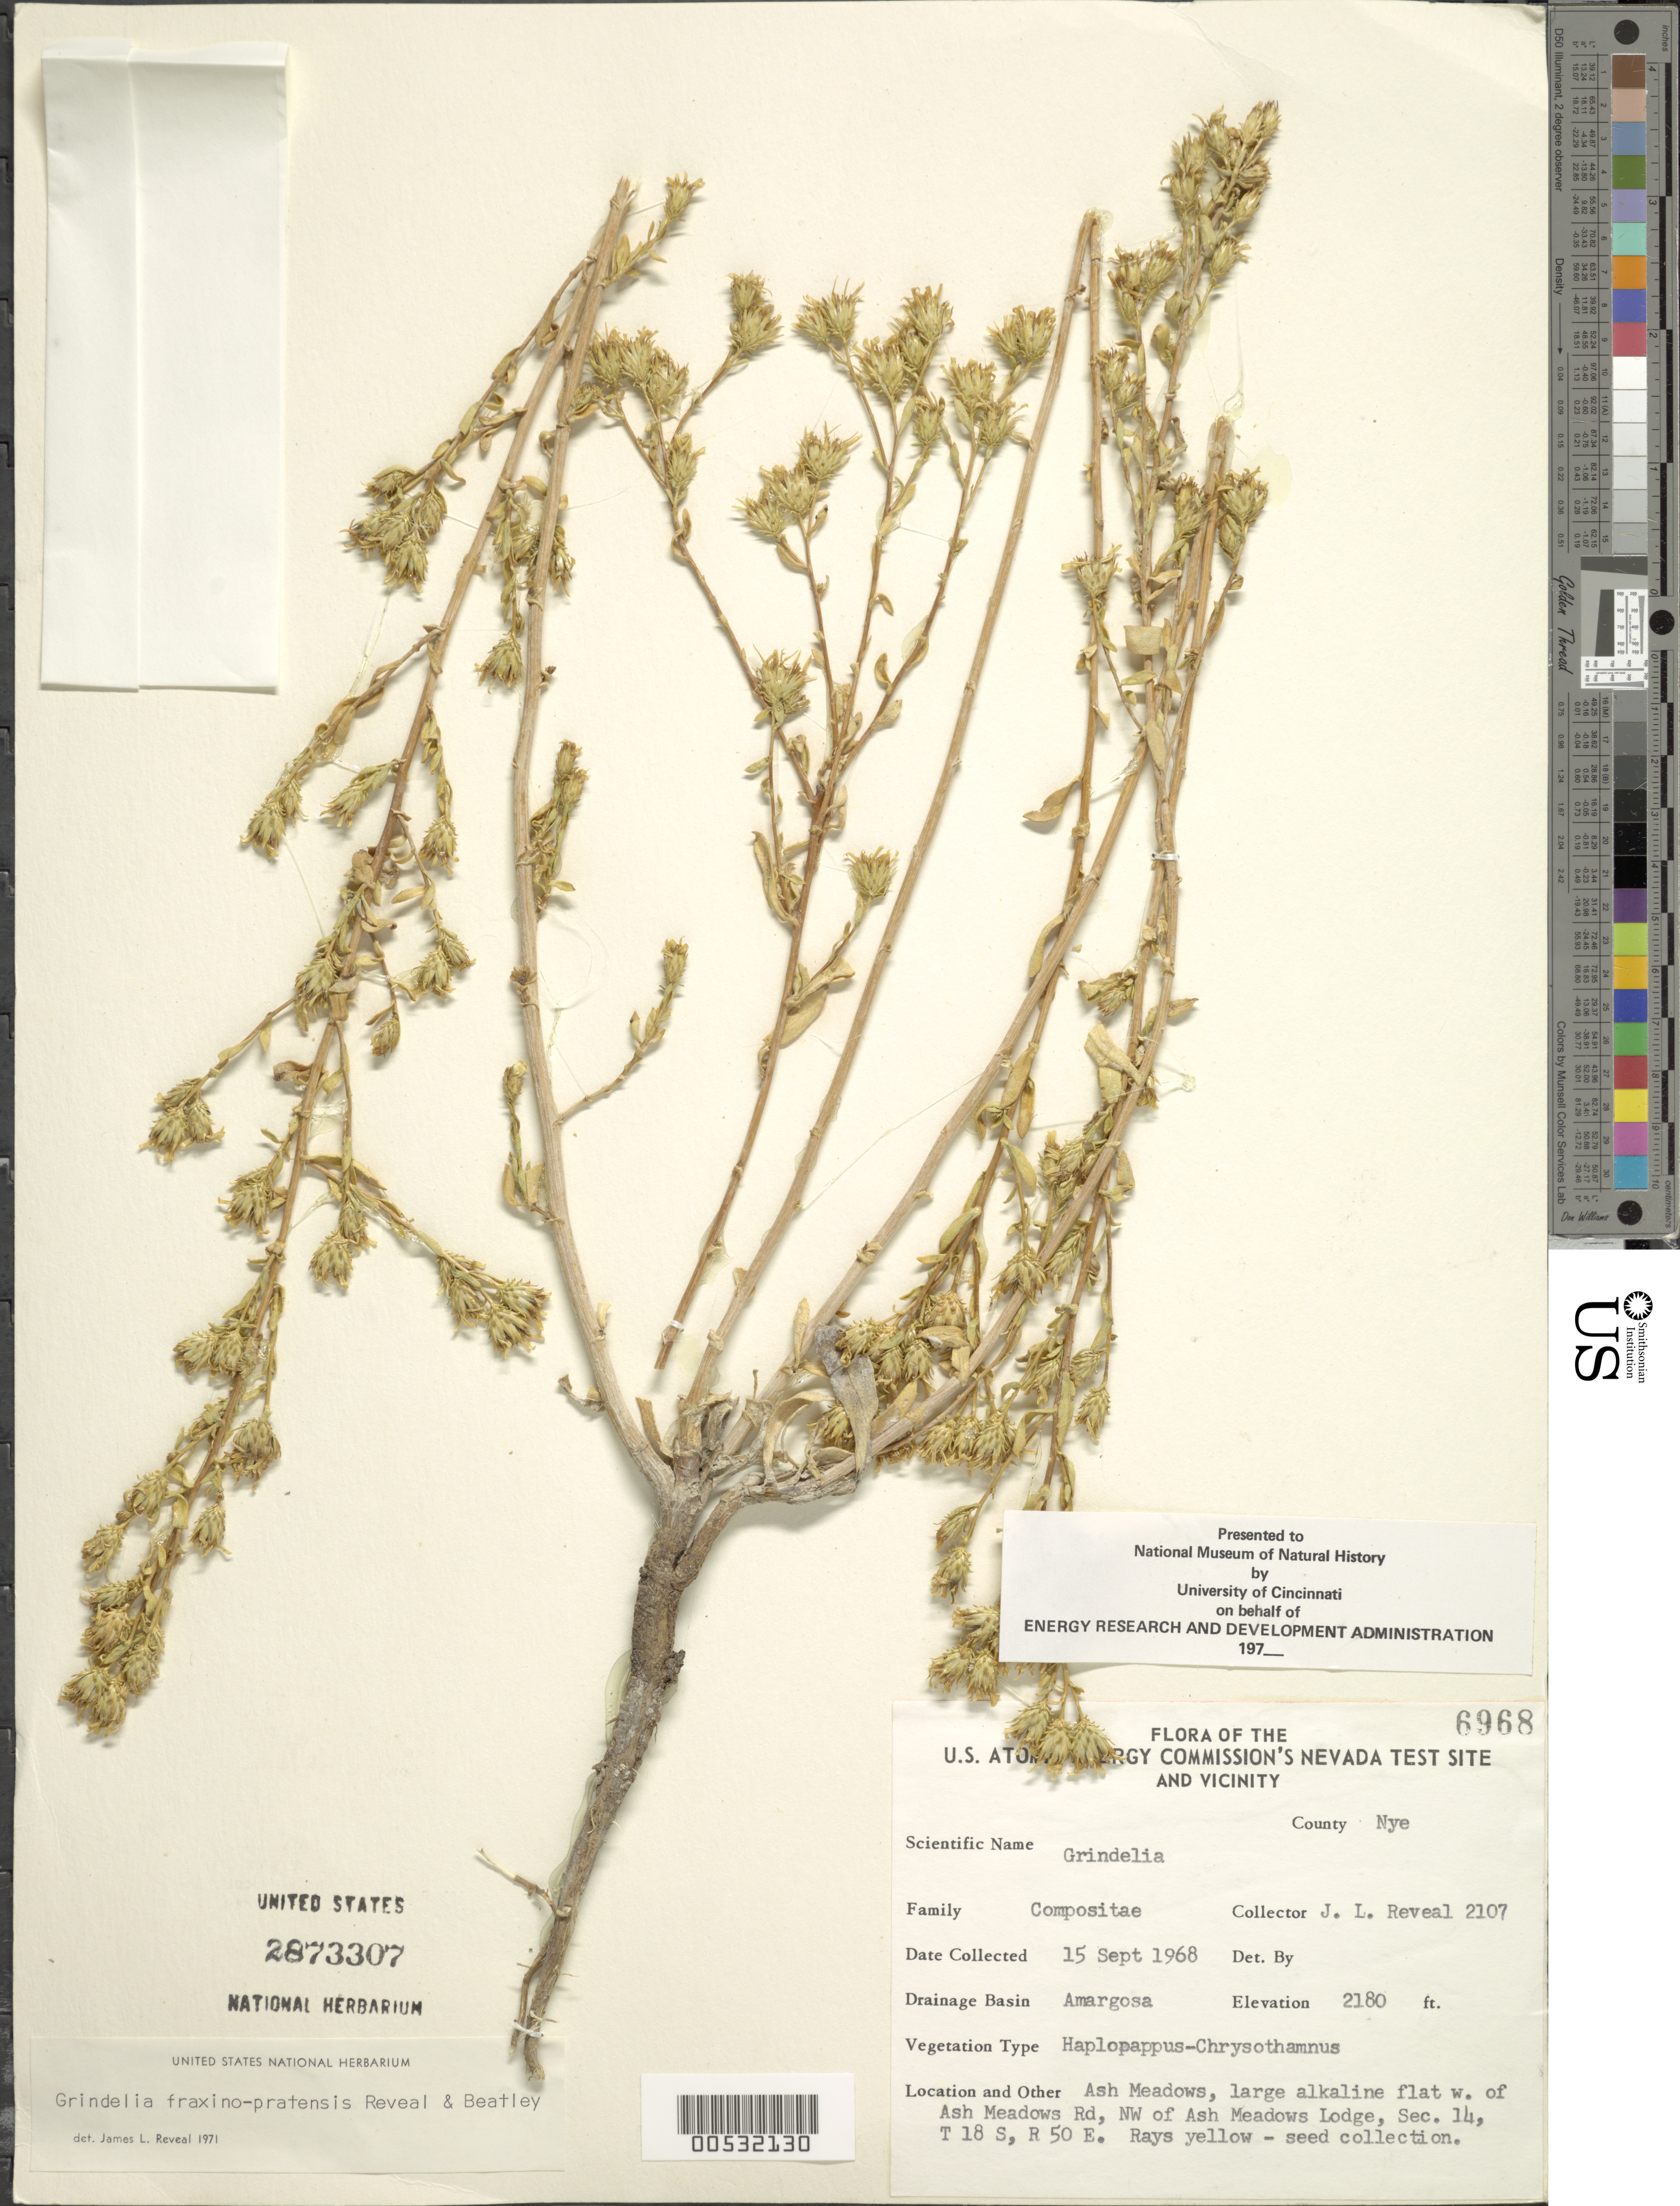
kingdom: Plantae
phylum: Tracheophyta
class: Magnoliopsida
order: Asterales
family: Asteraceae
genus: Grindelia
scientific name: Grindelia fraxino-pratensis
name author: Reveal & Beatley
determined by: Reveal, J. L.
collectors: J. L. Reveal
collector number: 2107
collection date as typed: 15 Sep 1968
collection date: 1968-09-15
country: United States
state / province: Nevada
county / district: Nye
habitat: Large alkaline flat.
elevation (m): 664.4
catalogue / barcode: US 2873307